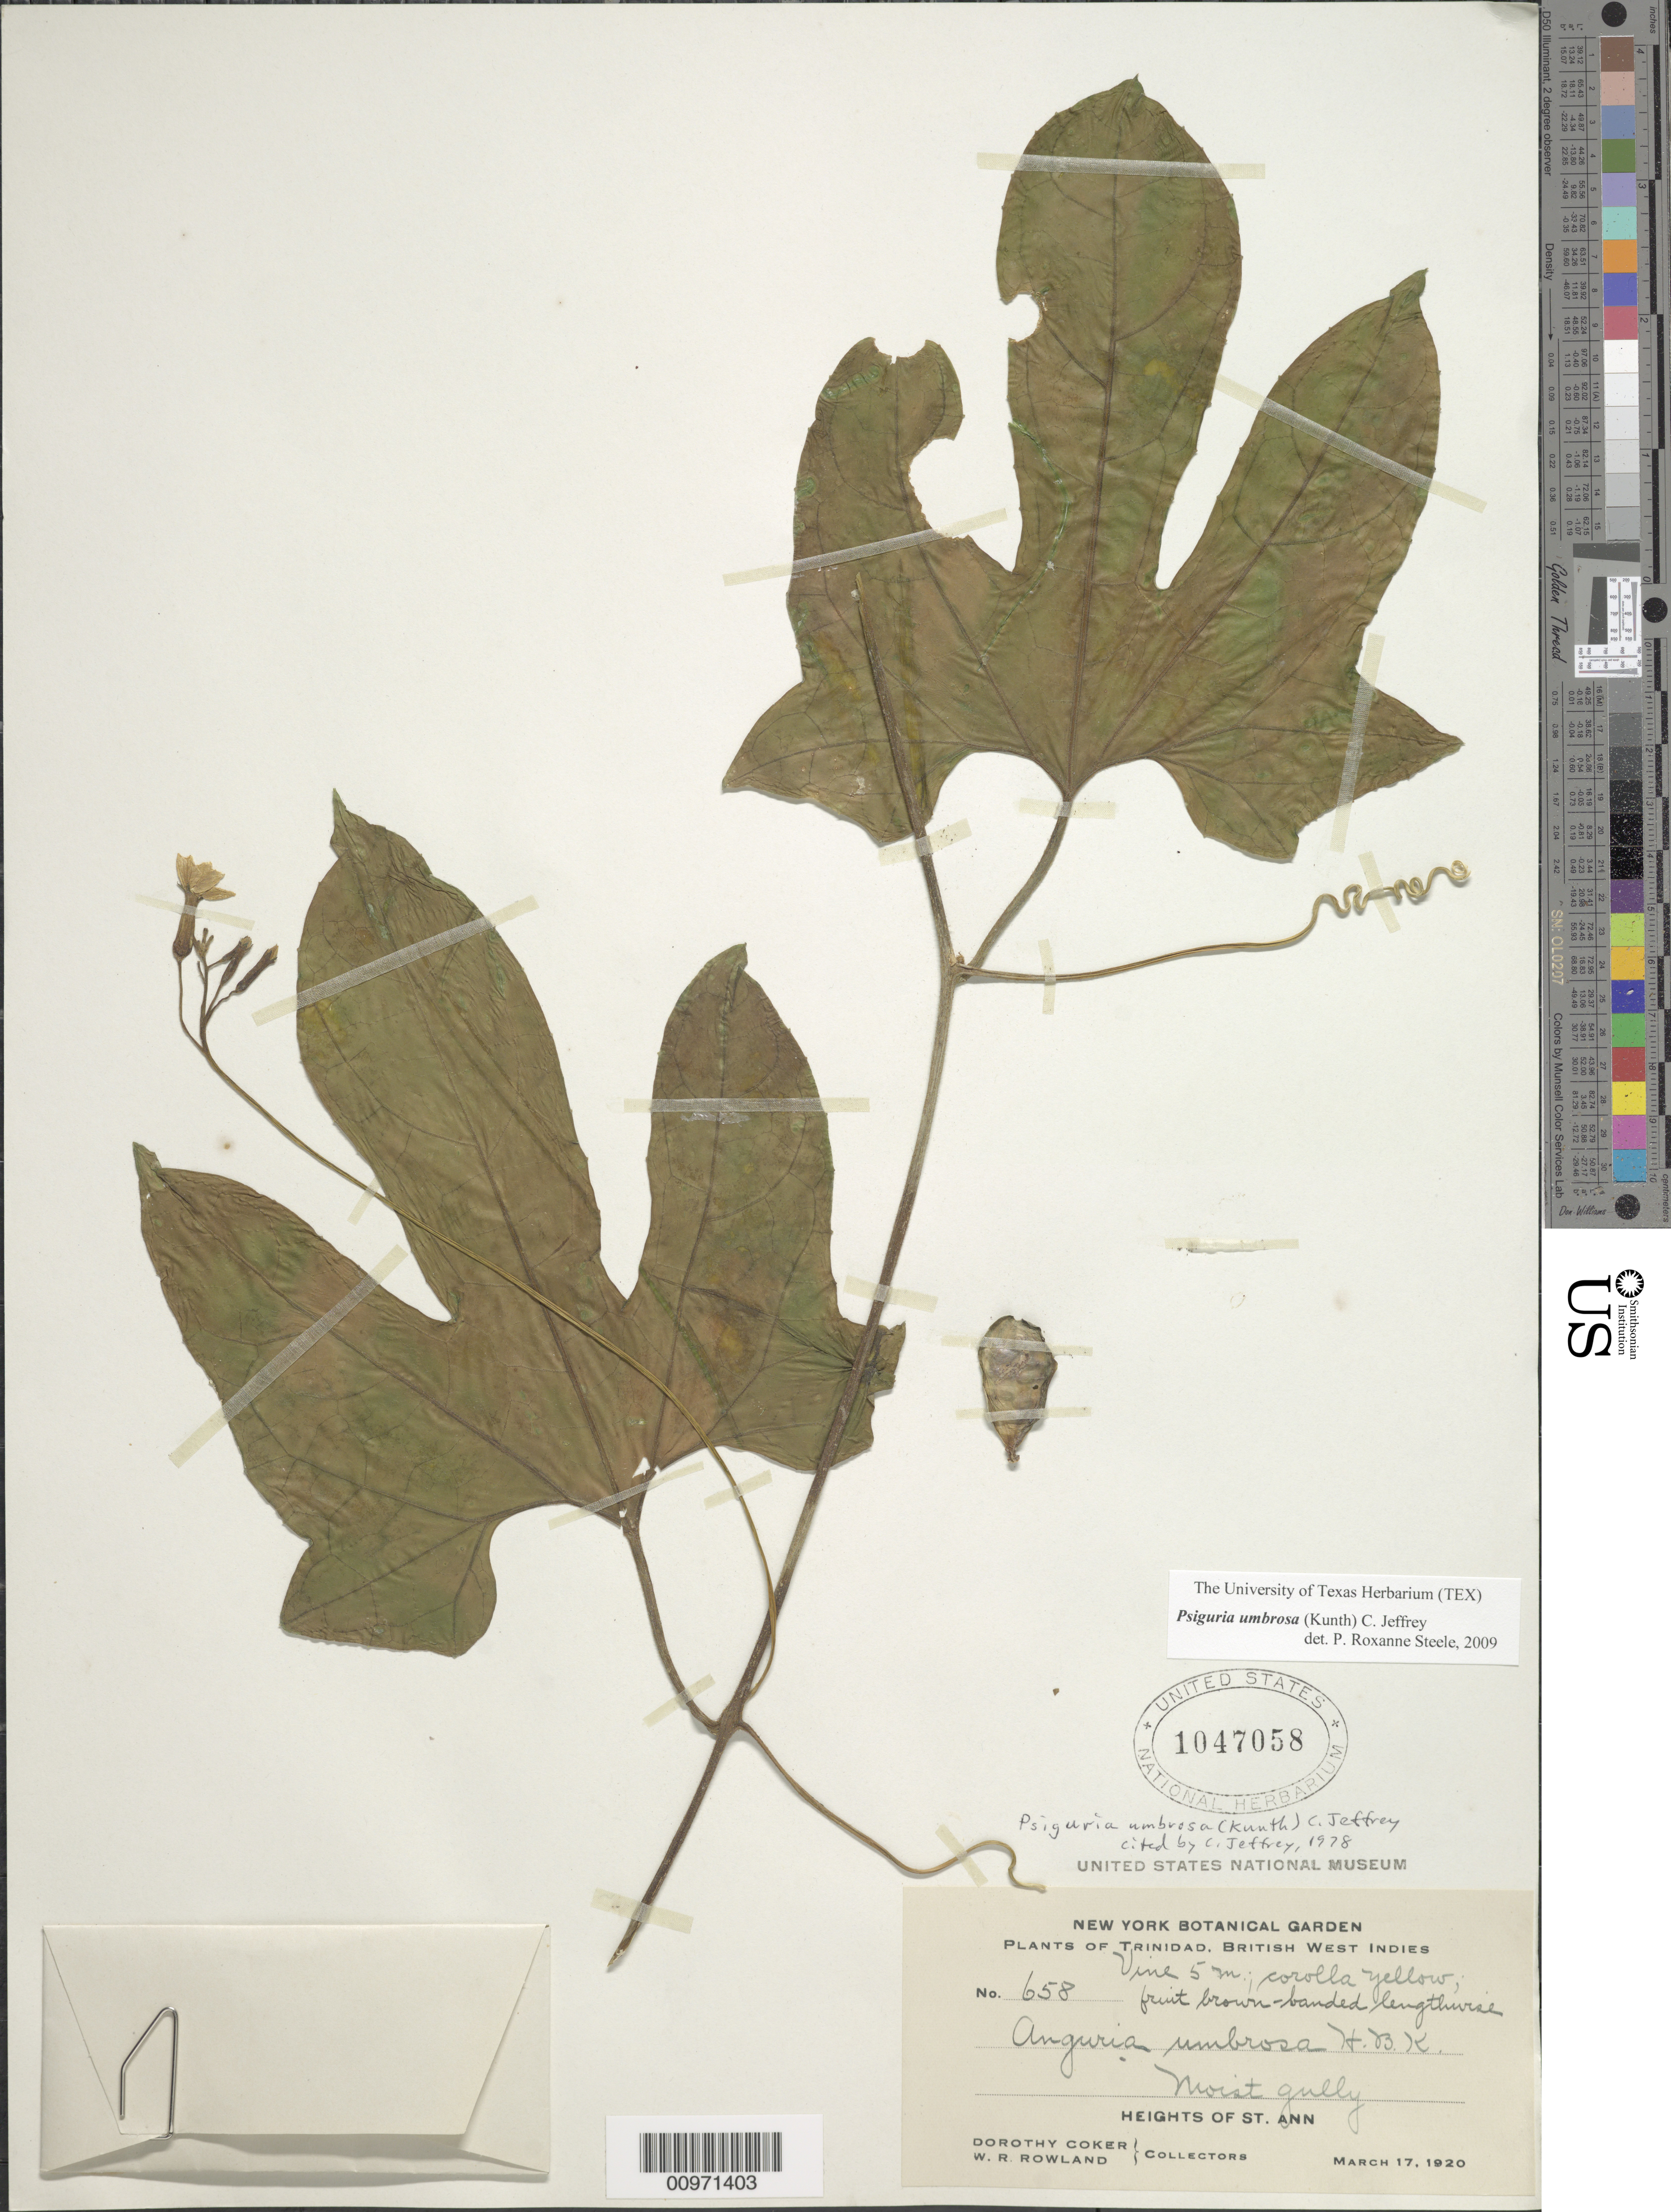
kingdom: Plantae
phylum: Tracheophyta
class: Magnoliopsida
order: Cucurbitales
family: Cucurbitaceae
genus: Psiguria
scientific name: Psiguria umbrosa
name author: (Kunth) C. Jeffrey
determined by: Steele, P. R., (TEX)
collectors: D. Coker & W. Rowland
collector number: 658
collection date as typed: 17 Mar 1920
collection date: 1920-03-17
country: Trinidad and Tobago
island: Trinidad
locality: Heights of St. Ann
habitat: Moist gully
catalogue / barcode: US 1047058